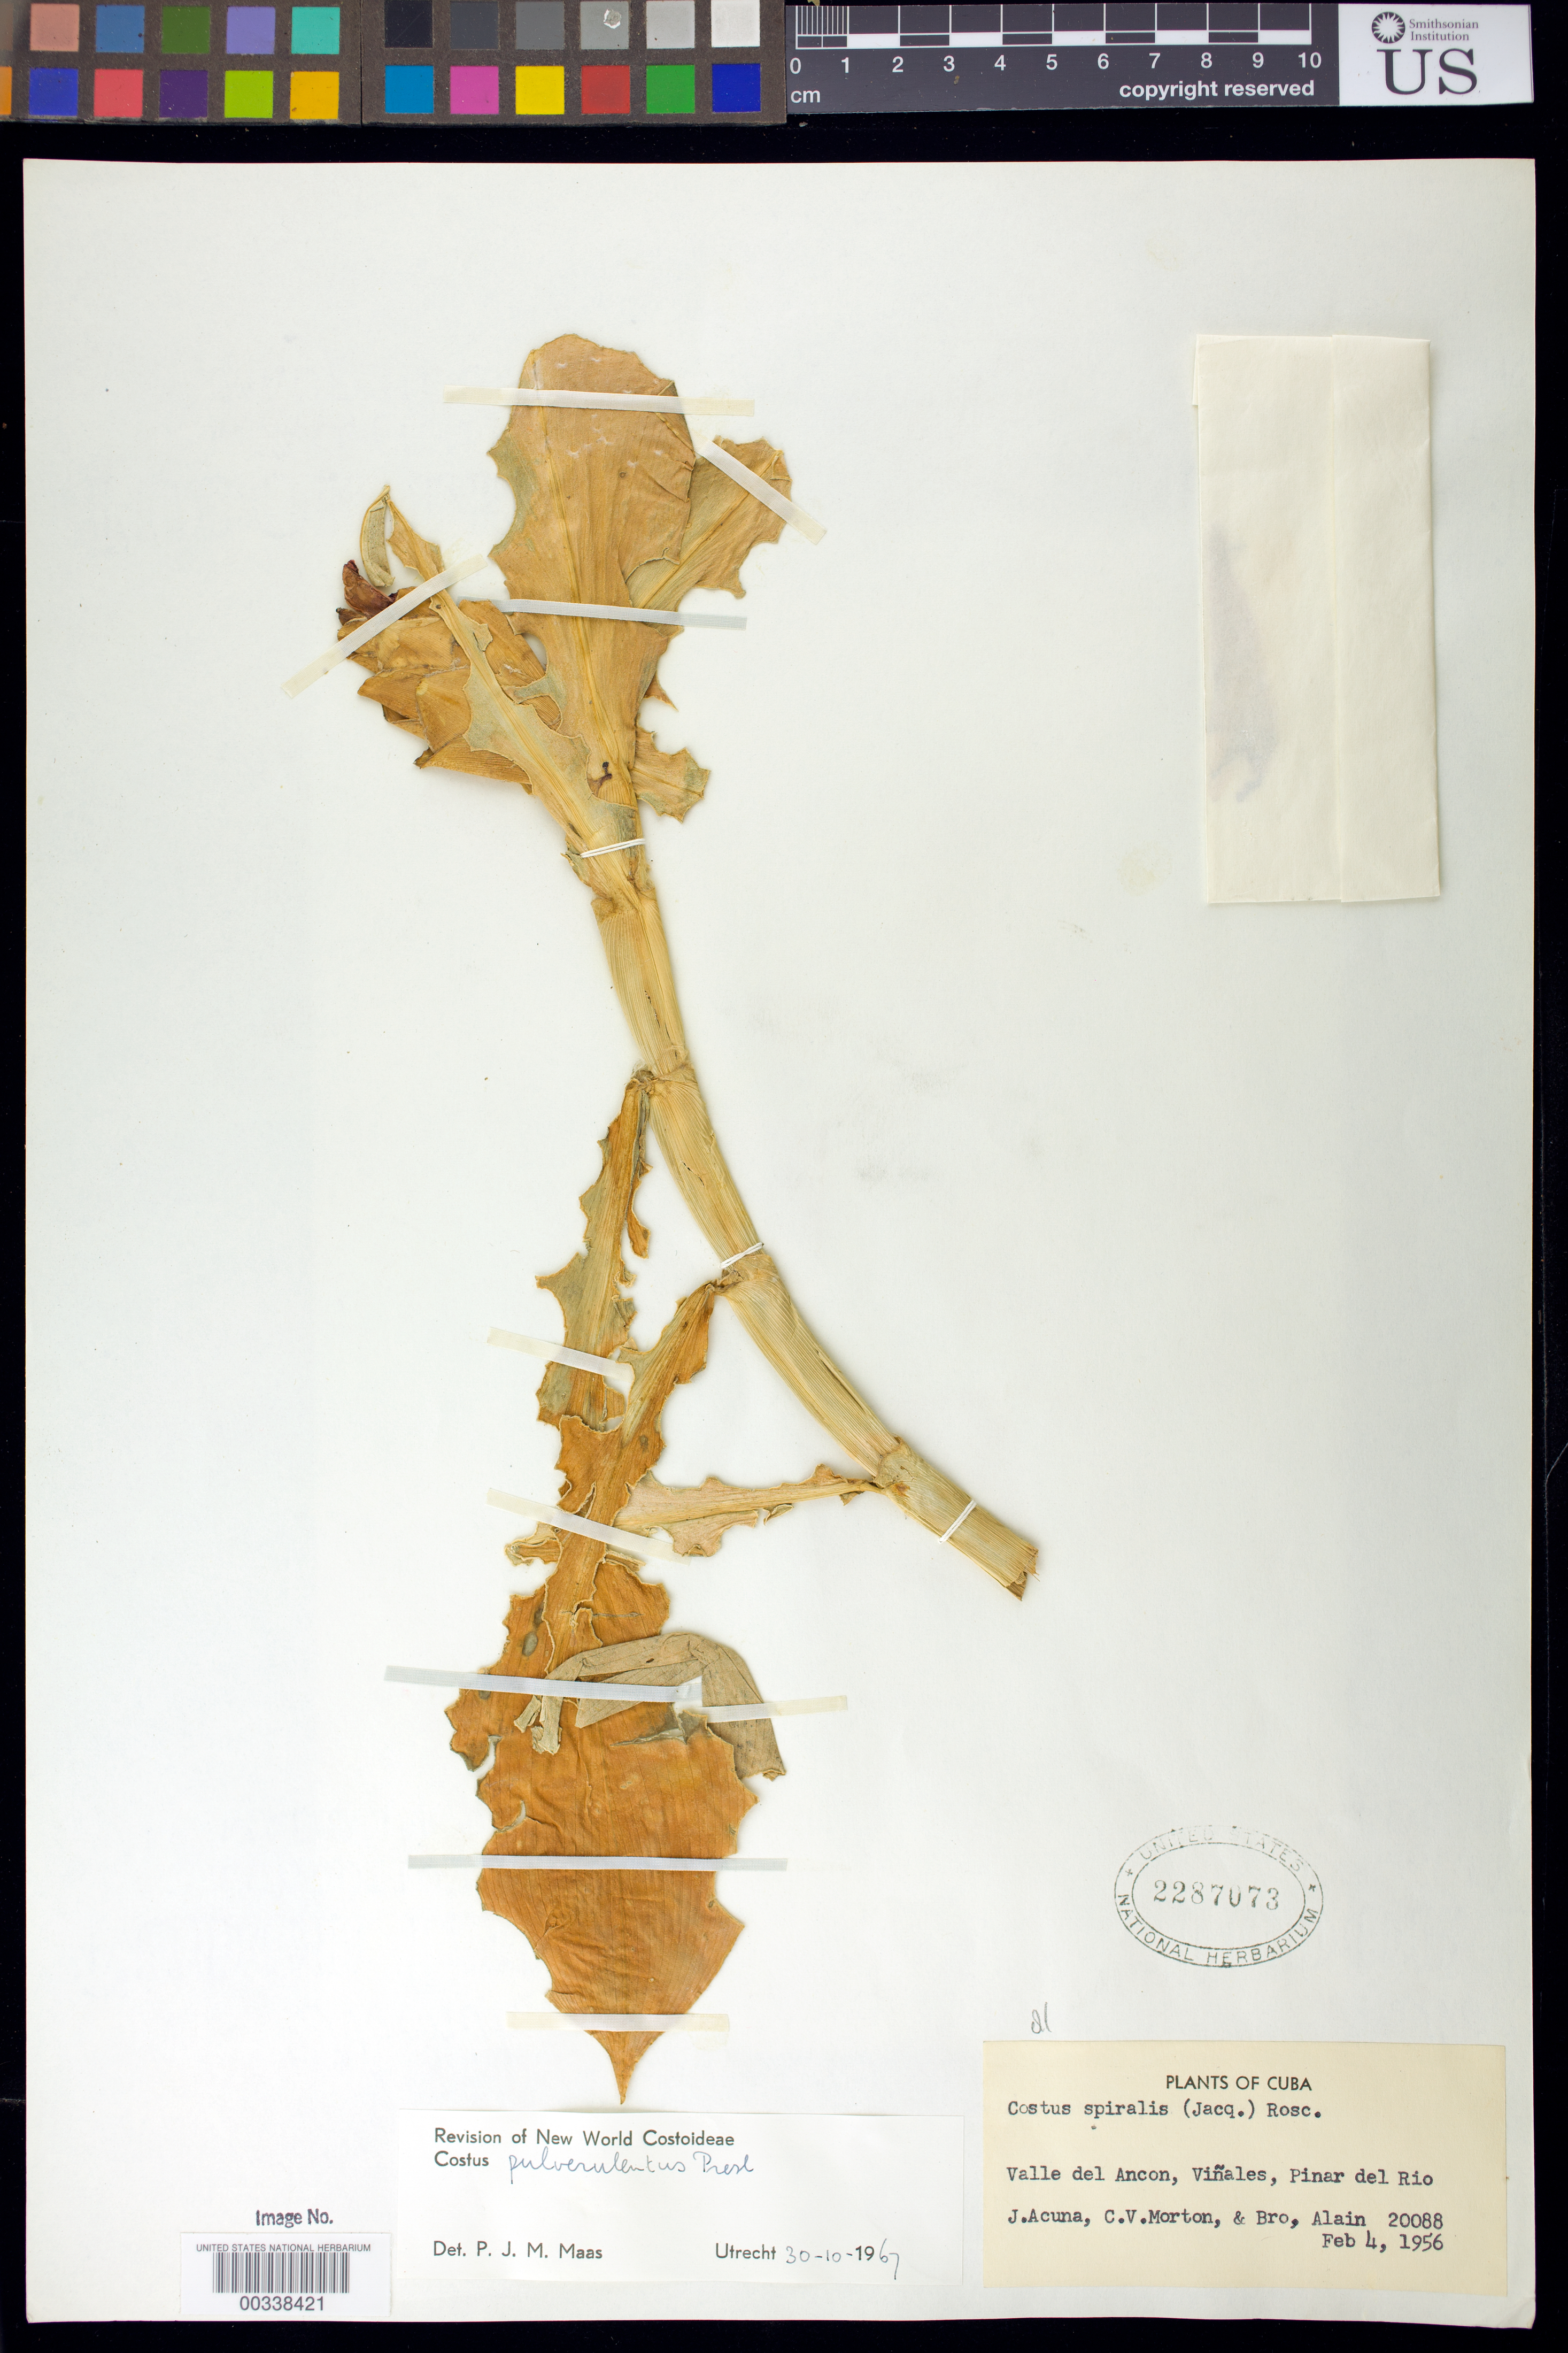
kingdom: Plantae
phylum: Tracheophyta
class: Liliopsida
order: Zingiberales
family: Costaceae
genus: Costus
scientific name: Costus pulverulentus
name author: C. Presl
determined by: Maas, Paul J. M.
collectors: J. B. Acuña, C. V. Morton & A. H. Liogier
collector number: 20088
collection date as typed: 04 Feb 1956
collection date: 1956-02-04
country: Cuba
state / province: Pinar del Río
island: Greater Antilles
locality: Valle del ancon, vinales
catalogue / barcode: US 2287073